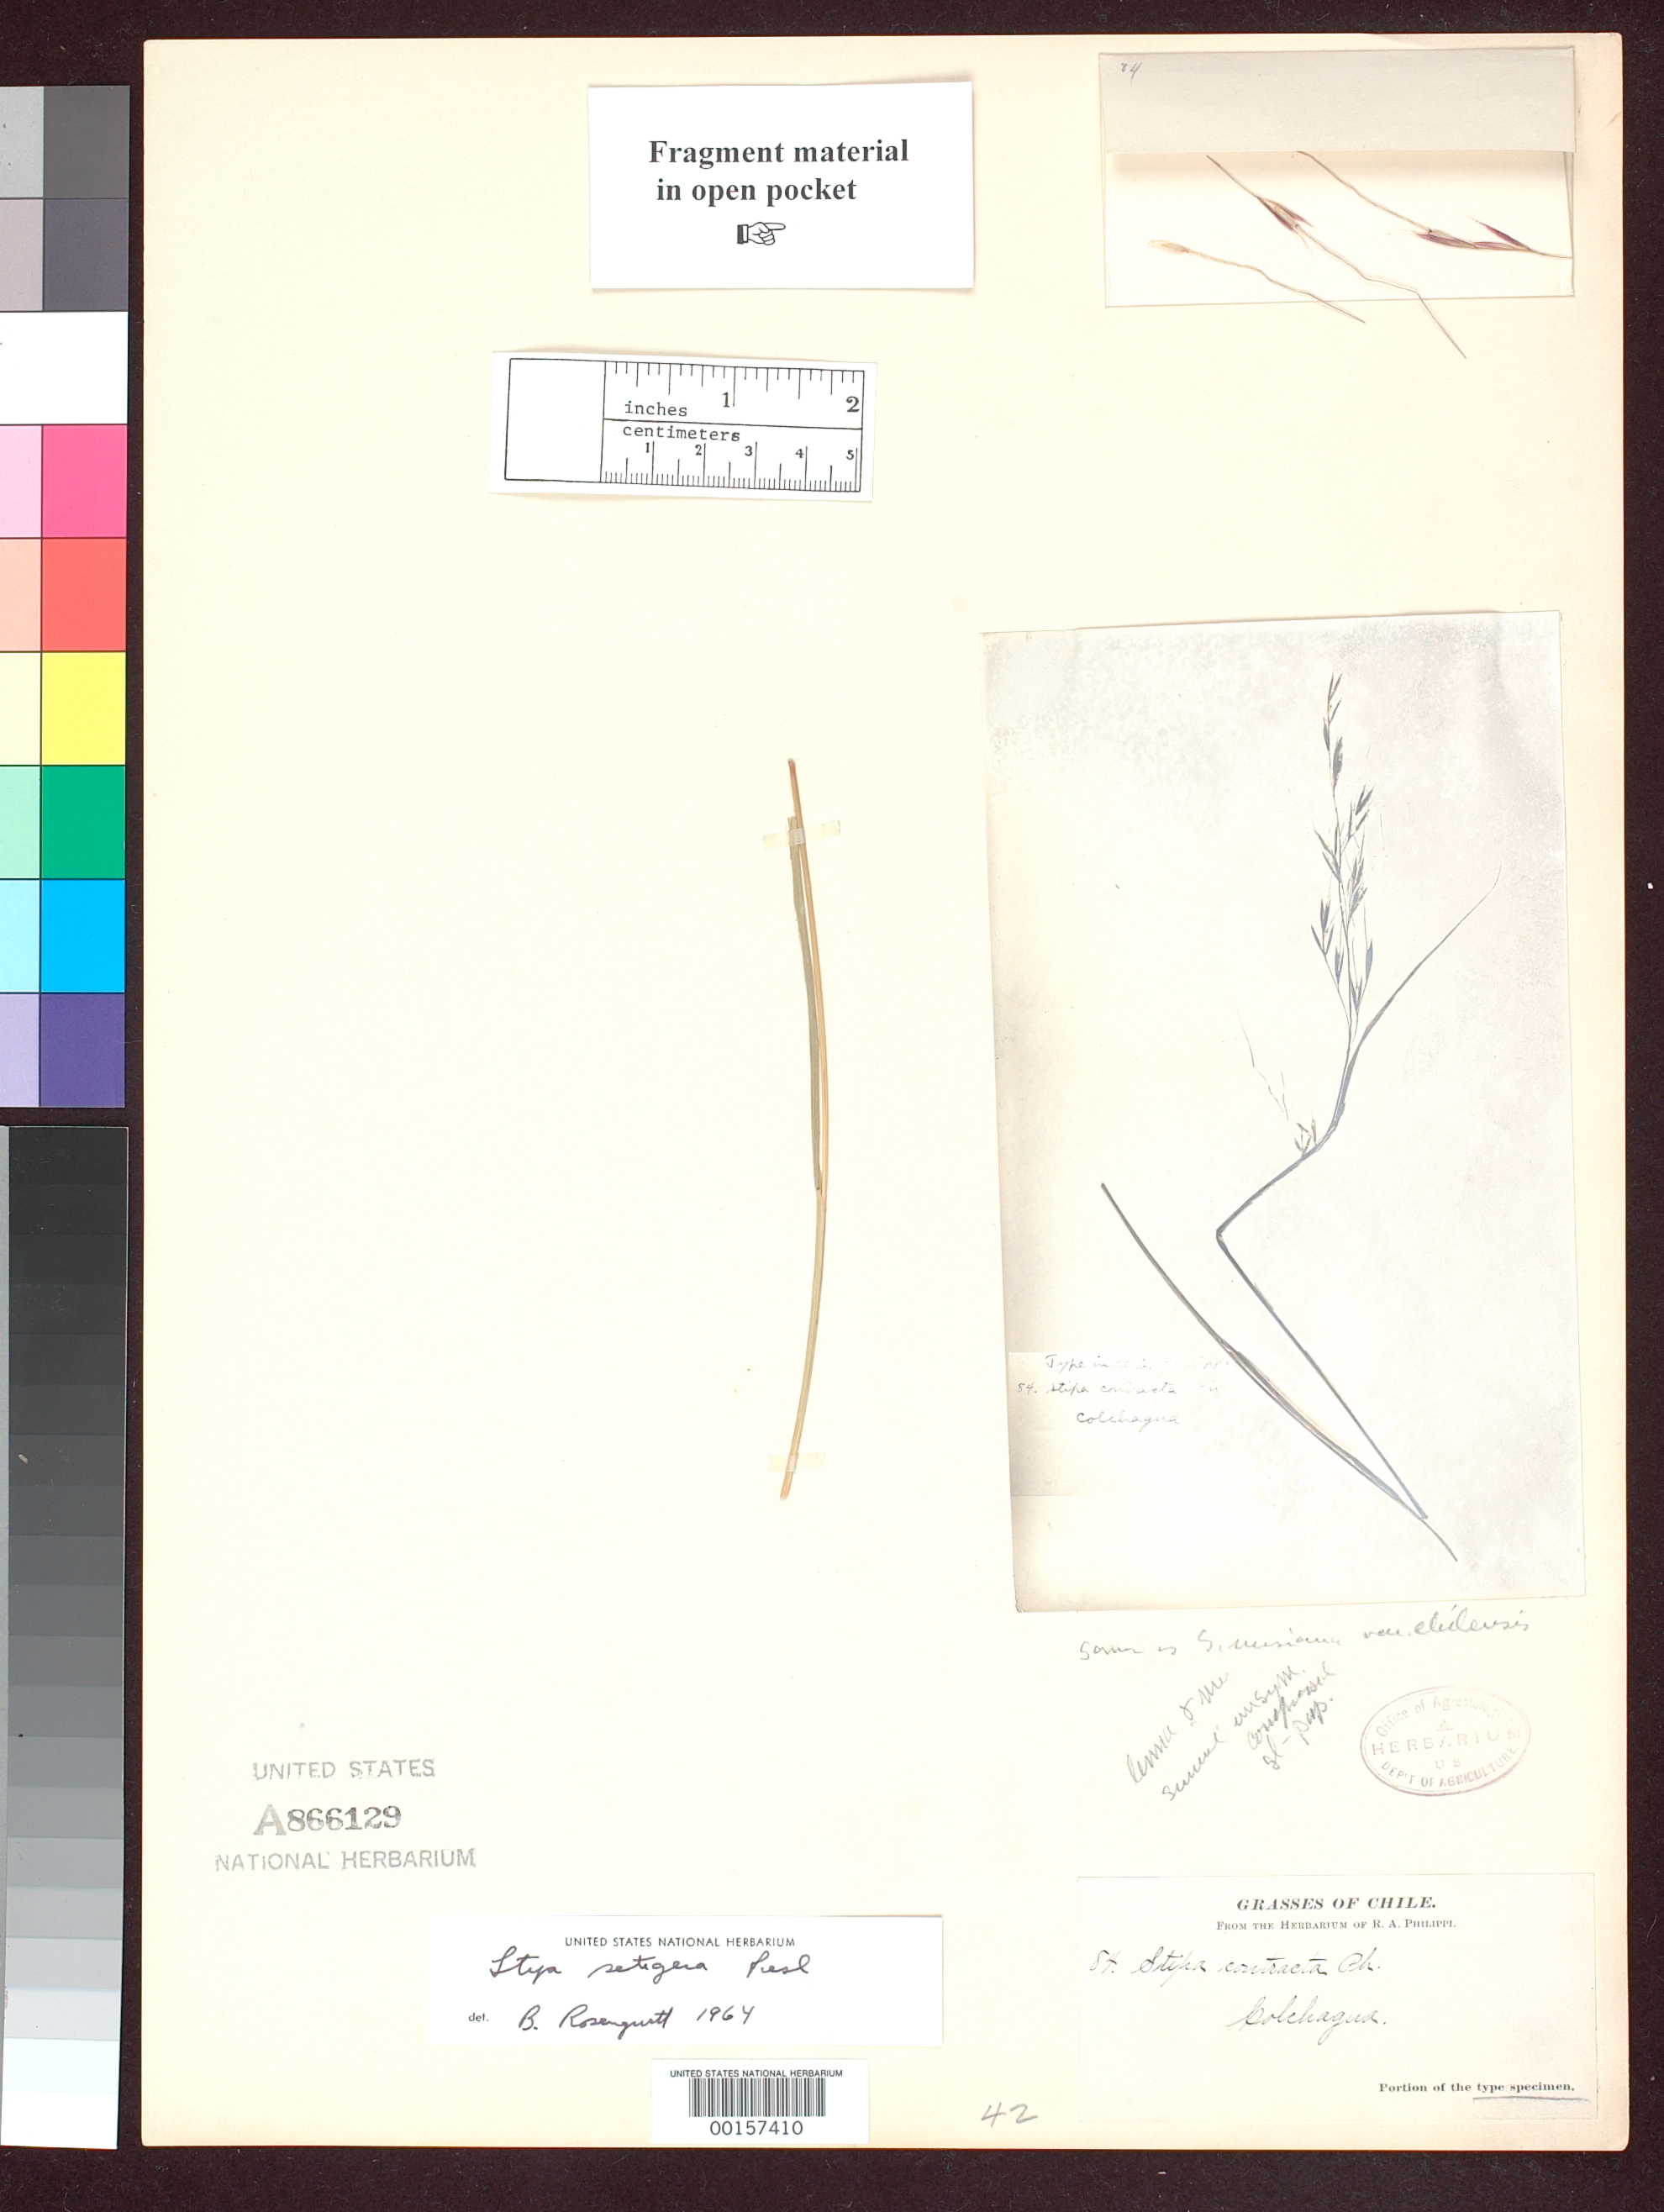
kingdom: Plantae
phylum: Tracheophyta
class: Liliopsida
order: Poales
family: Poaceae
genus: Stipa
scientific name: Stipa contracta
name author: Phil.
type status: Type Fragment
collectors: R. A. Philippi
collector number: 84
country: Chile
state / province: O'Higgins (VI)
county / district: Colchagua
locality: Colchagua.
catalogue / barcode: US 866129A